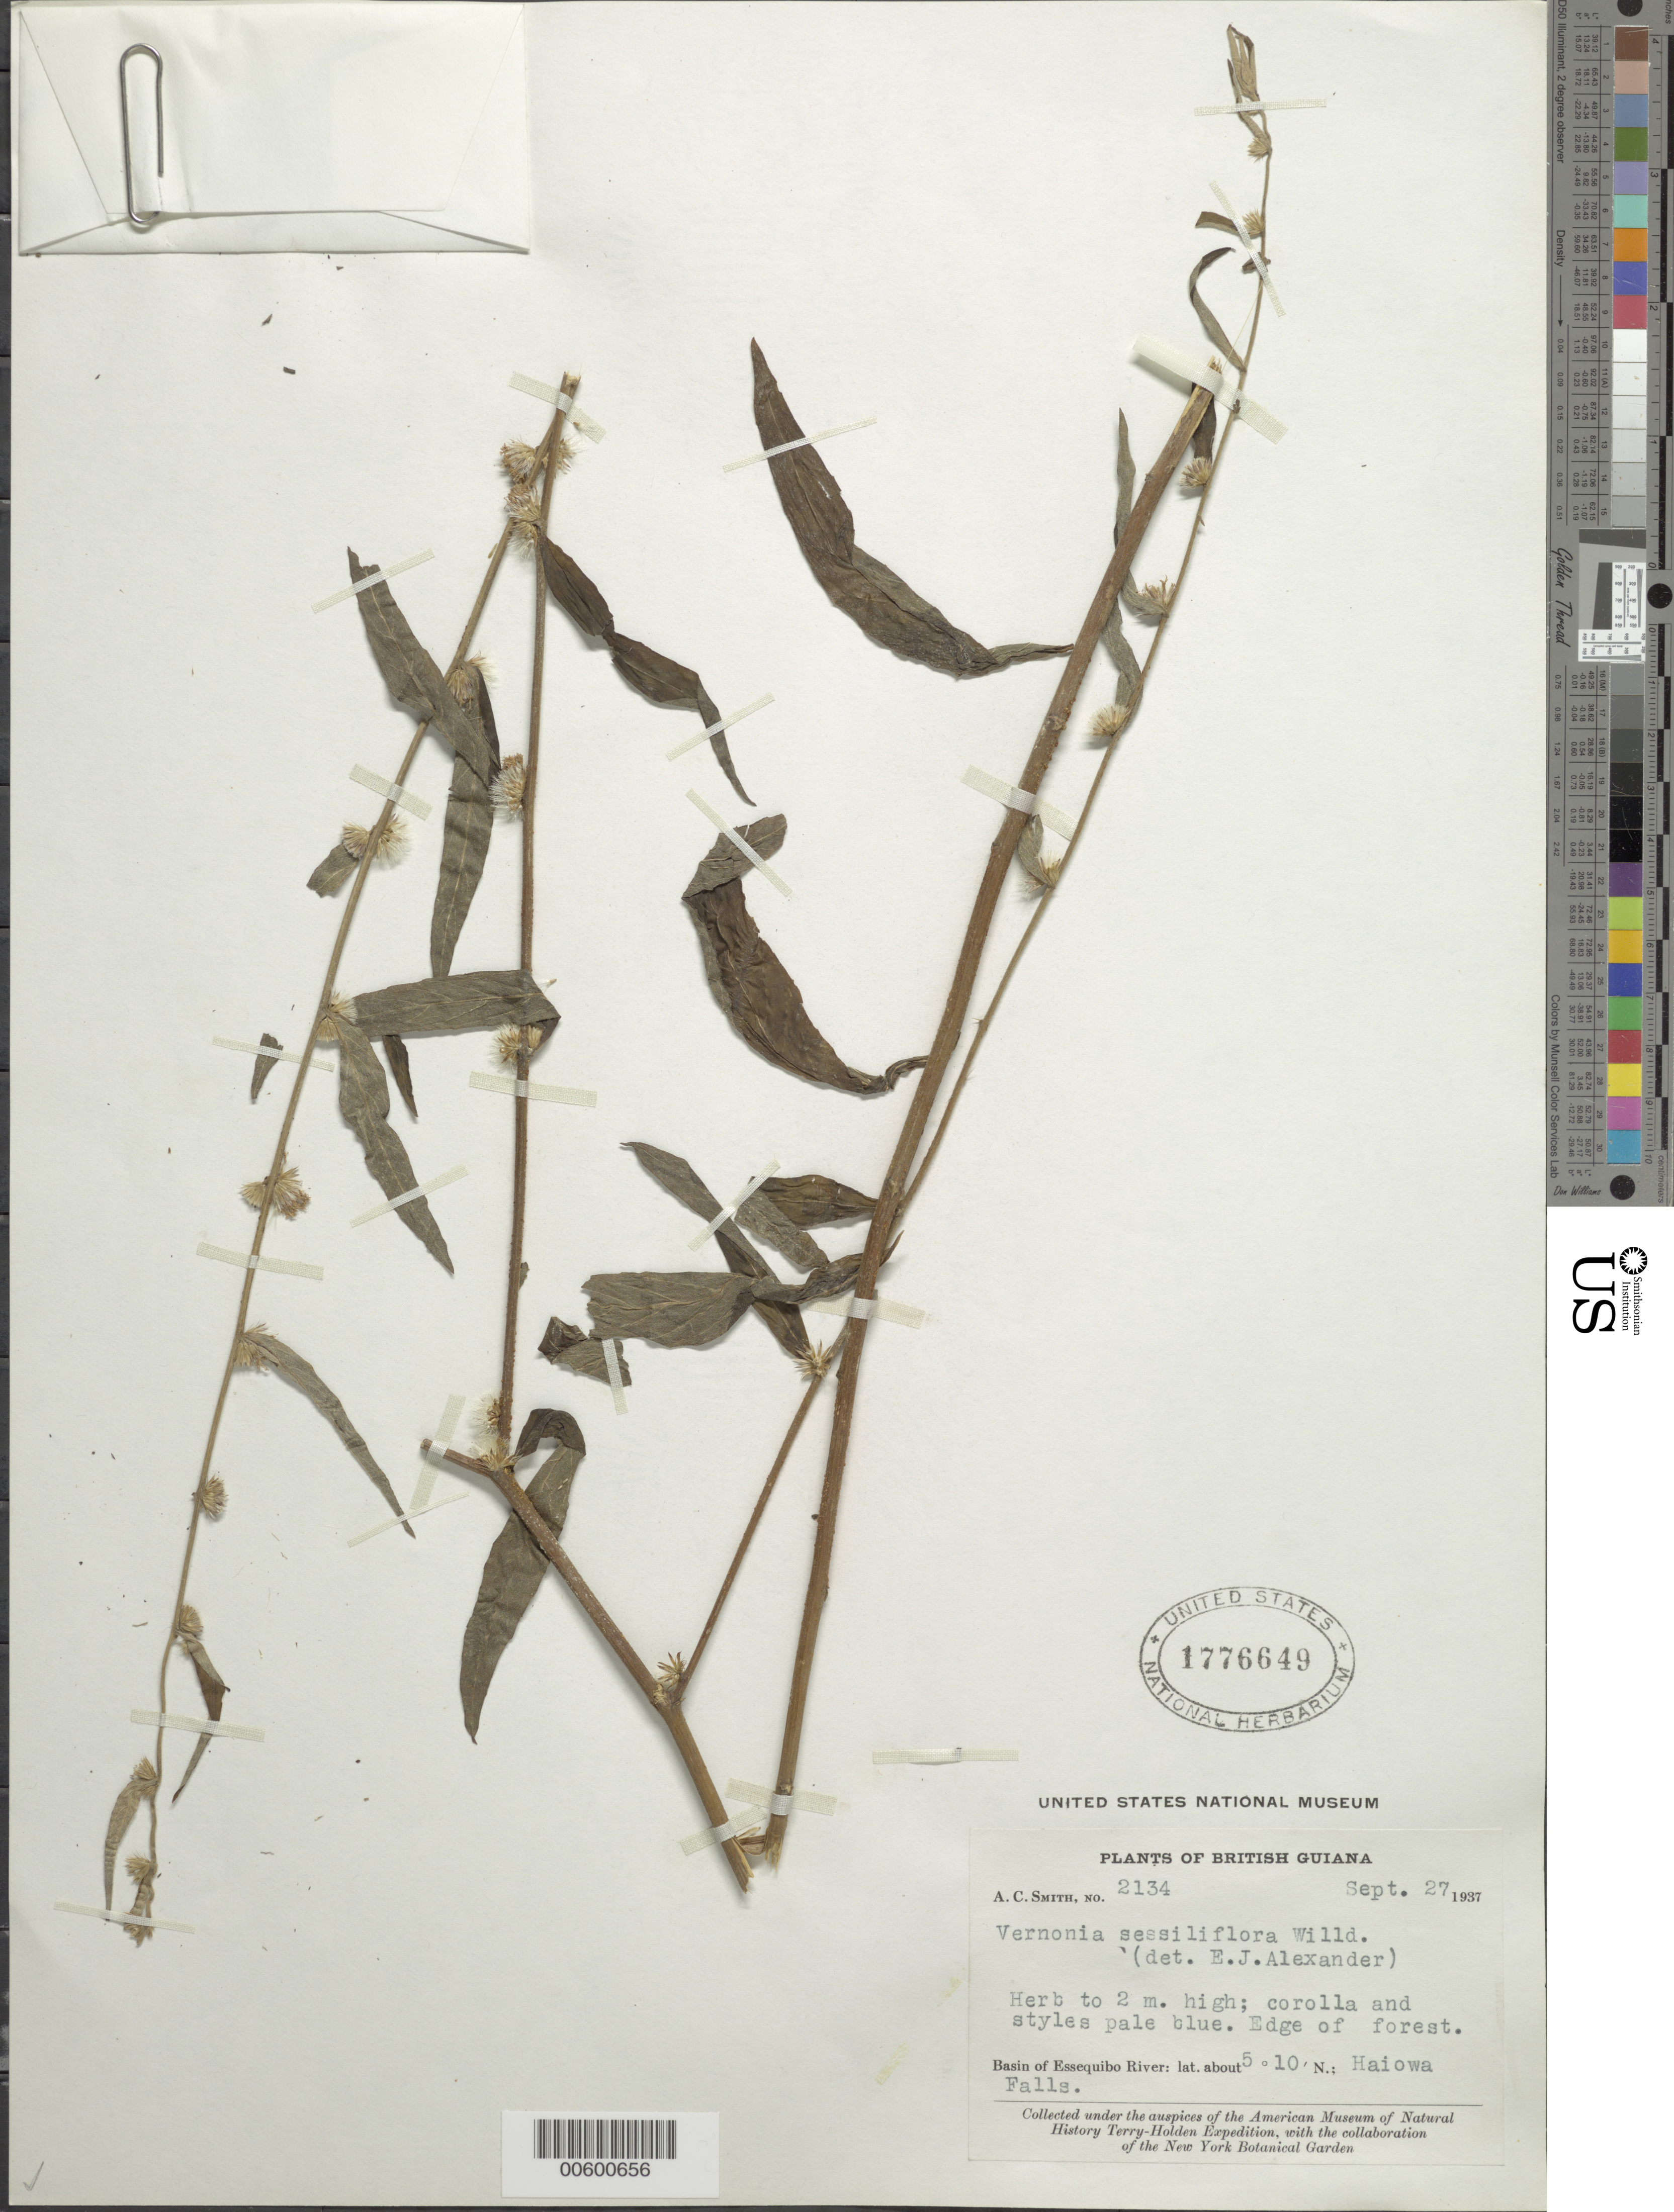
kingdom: Plantae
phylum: Tracheophyta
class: Magnoliopsida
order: Asterales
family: Asteraceae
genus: Lepidaploa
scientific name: Lepidaploa sessiliflora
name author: Willd.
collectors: A. C. Smith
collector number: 2134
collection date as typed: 27-Sep-37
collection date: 1937-09-27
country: Guyana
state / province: Potaro-Siparuni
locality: Haiowa Falls, Essequibo River basin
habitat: Edge of forest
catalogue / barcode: US 1776649